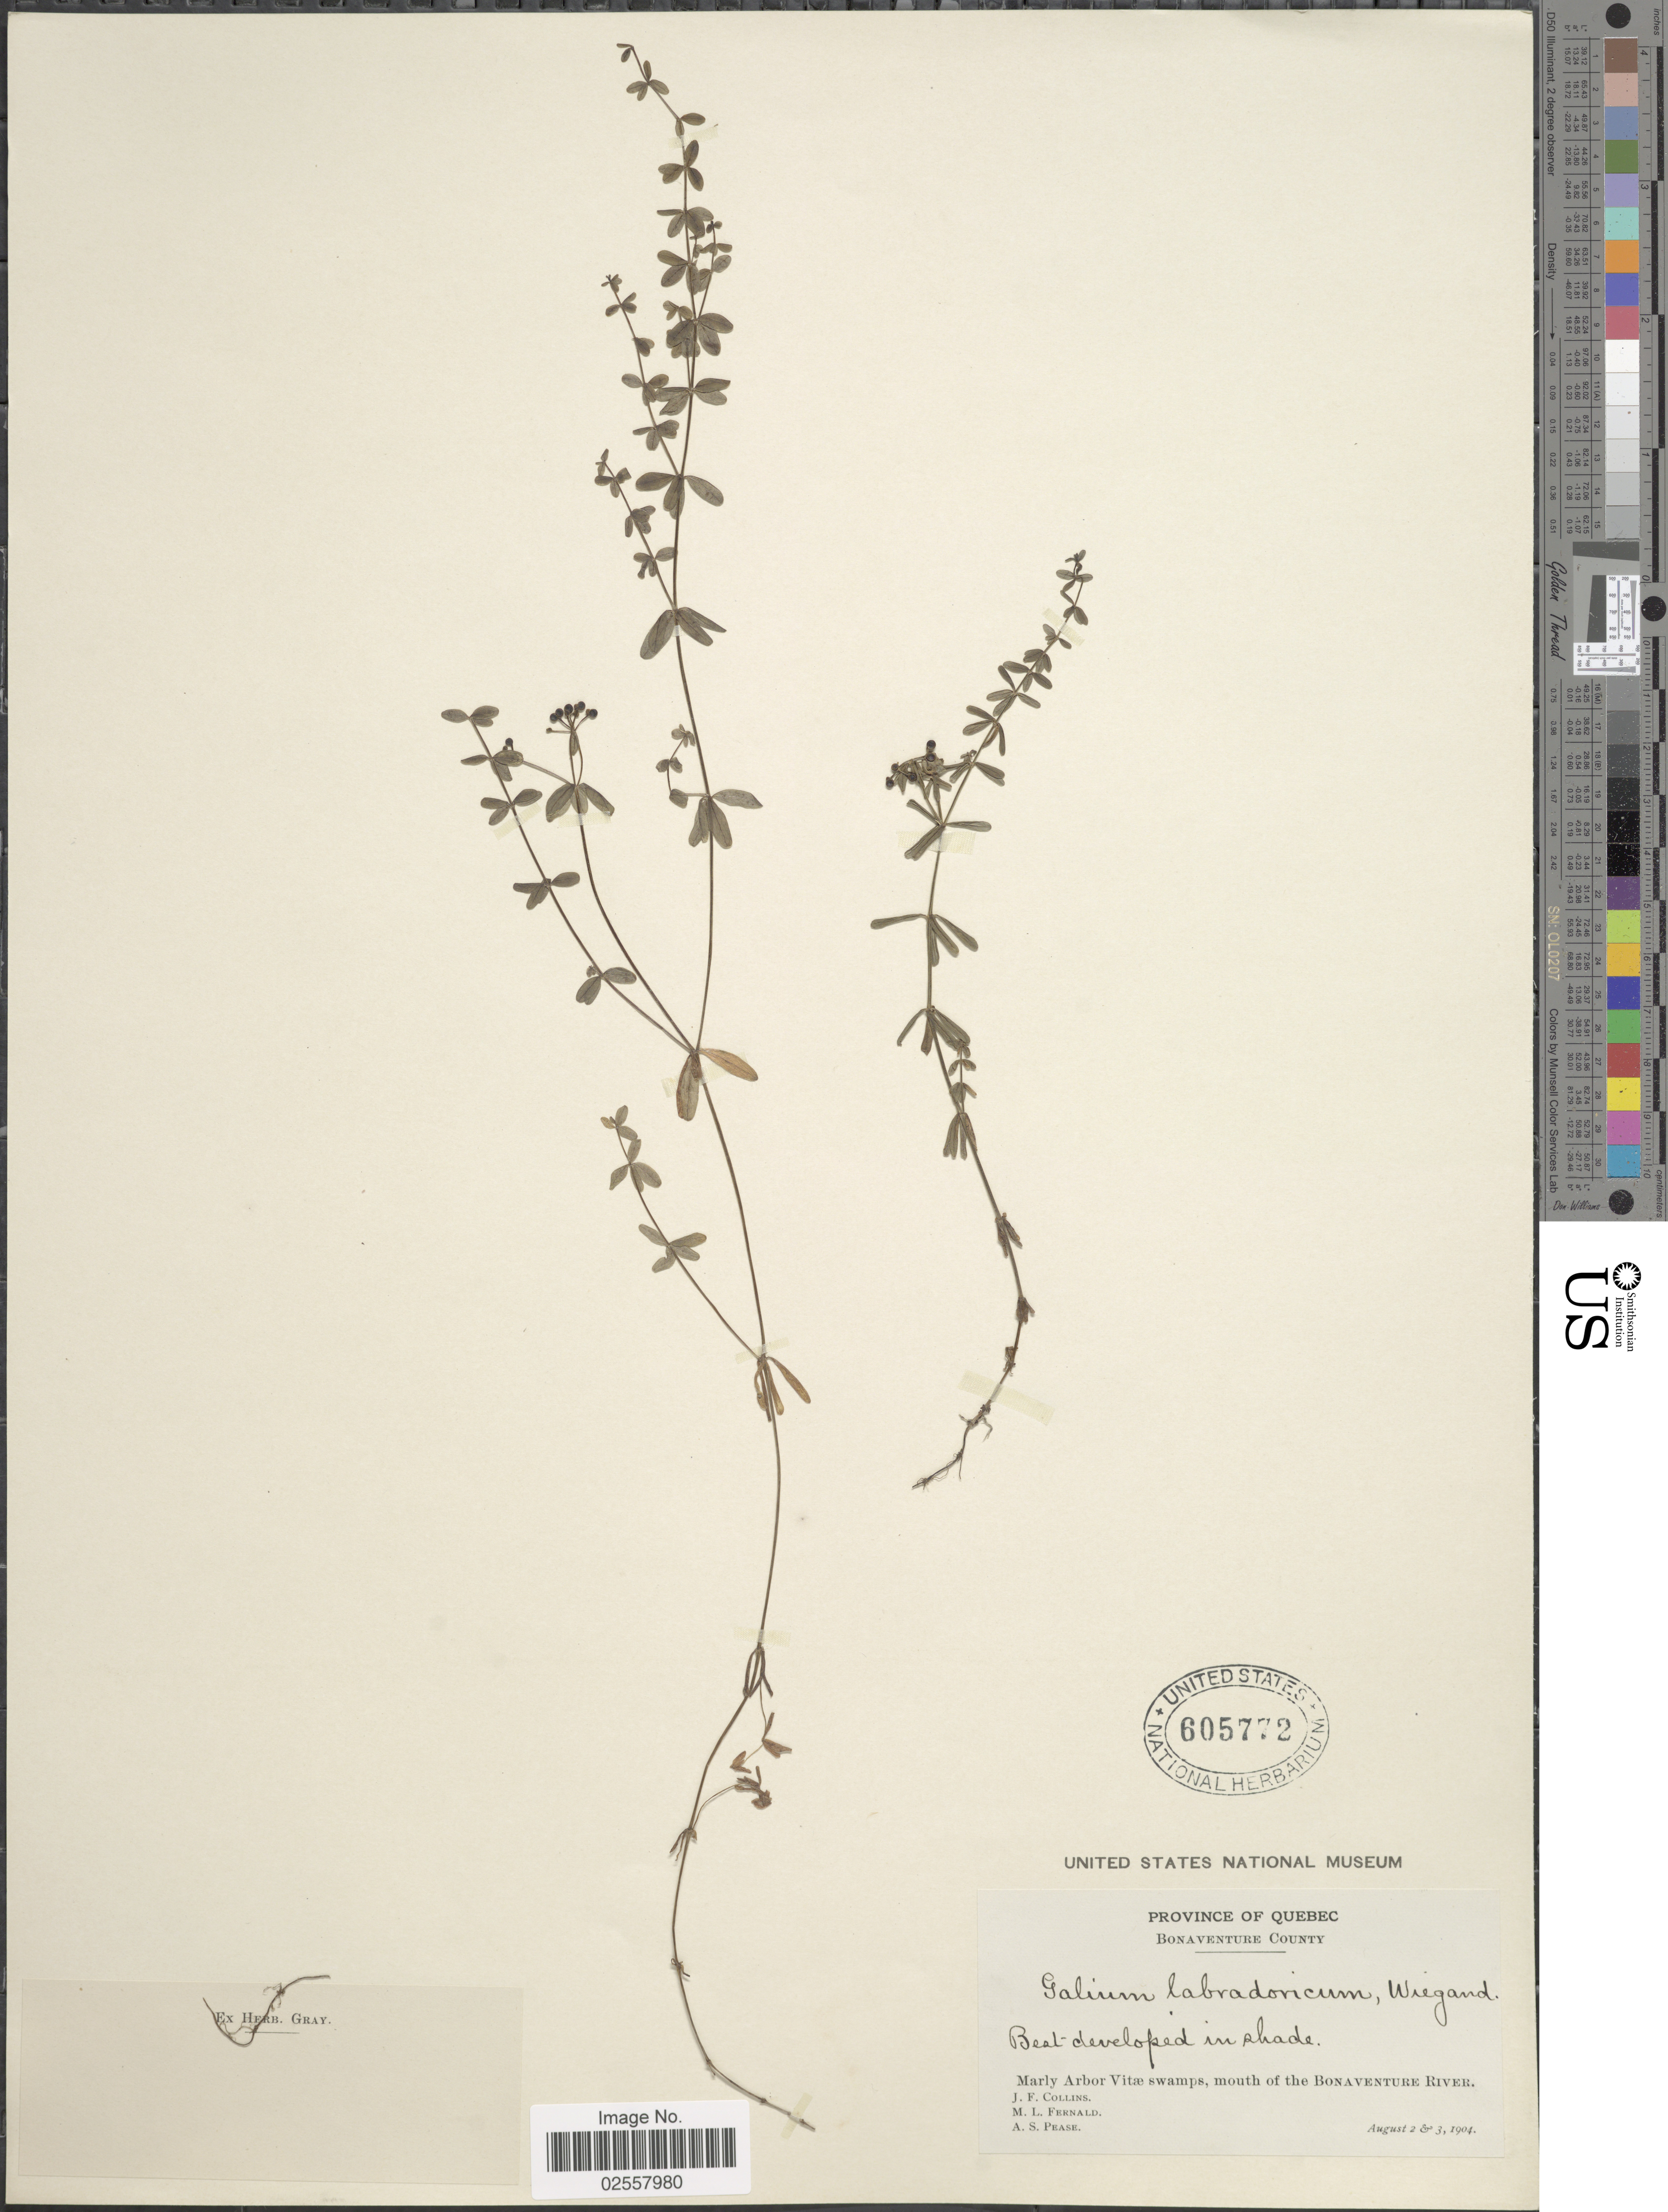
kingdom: Plantae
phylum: Tracheophyta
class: Magnoliopsida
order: Gentianales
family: Rubiaceae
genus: Galium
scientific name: Galium labradoricum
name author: (Wiegand) Wiegand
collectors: J. Collins, M. L. Fernald & A. S. Pease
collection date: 1904-08-02/1904-08-03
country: Canada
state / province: Quebec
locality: Bonaventure County, Marly Arbor Vitae swamps, mouth of the Bonaventure River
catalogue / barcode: US 605772